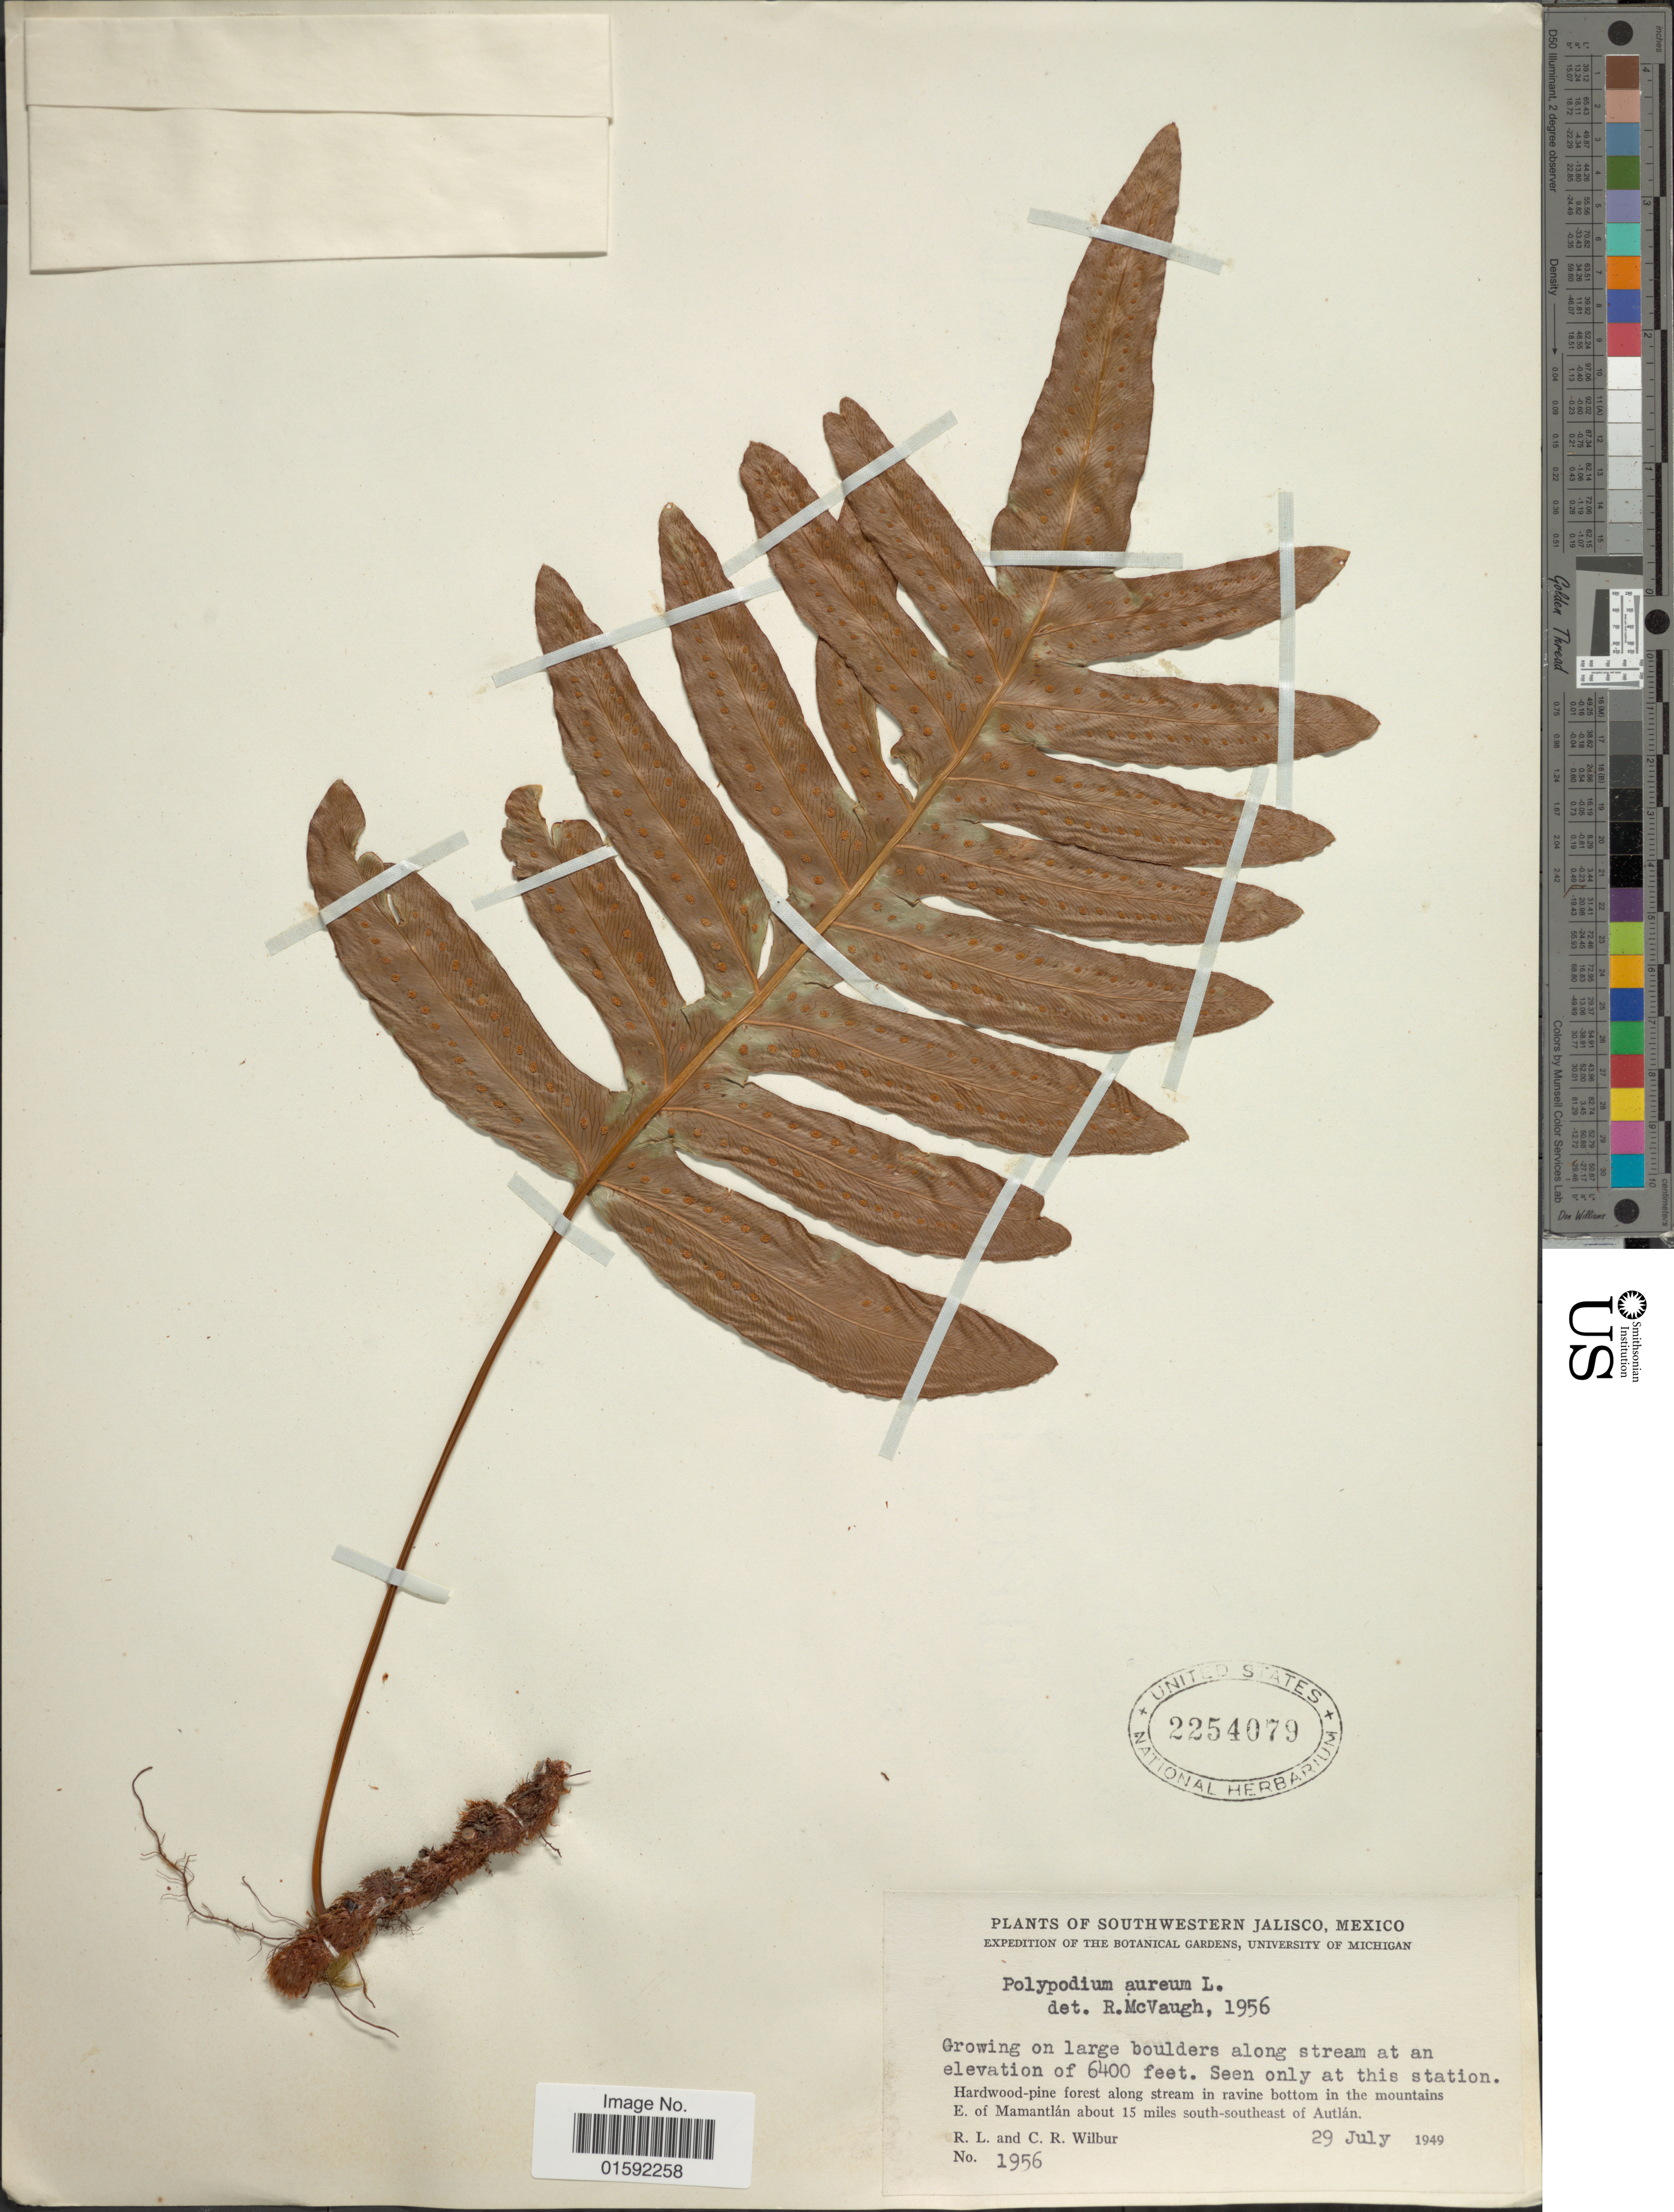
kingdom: Plantae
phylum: Tracheophyta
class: Polypodiopsida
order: Polypodiales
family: Polypodiaceae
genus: Phlebodium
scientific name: Phlebodium pseudoaureum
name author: (Cav.) Lellinger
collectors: R. L. Wilbur & C. Wilbur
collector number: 1956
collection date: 1949-07-29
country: Mexico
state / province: Jalisco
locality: Southwestern Jalisco, Mexico, Hardwood-pine forest along stream in ravine bottom in the mountains E. of Mamantlán about 15 miles south-southeast of Autlán.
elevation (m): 1951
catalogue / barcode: US 2254079